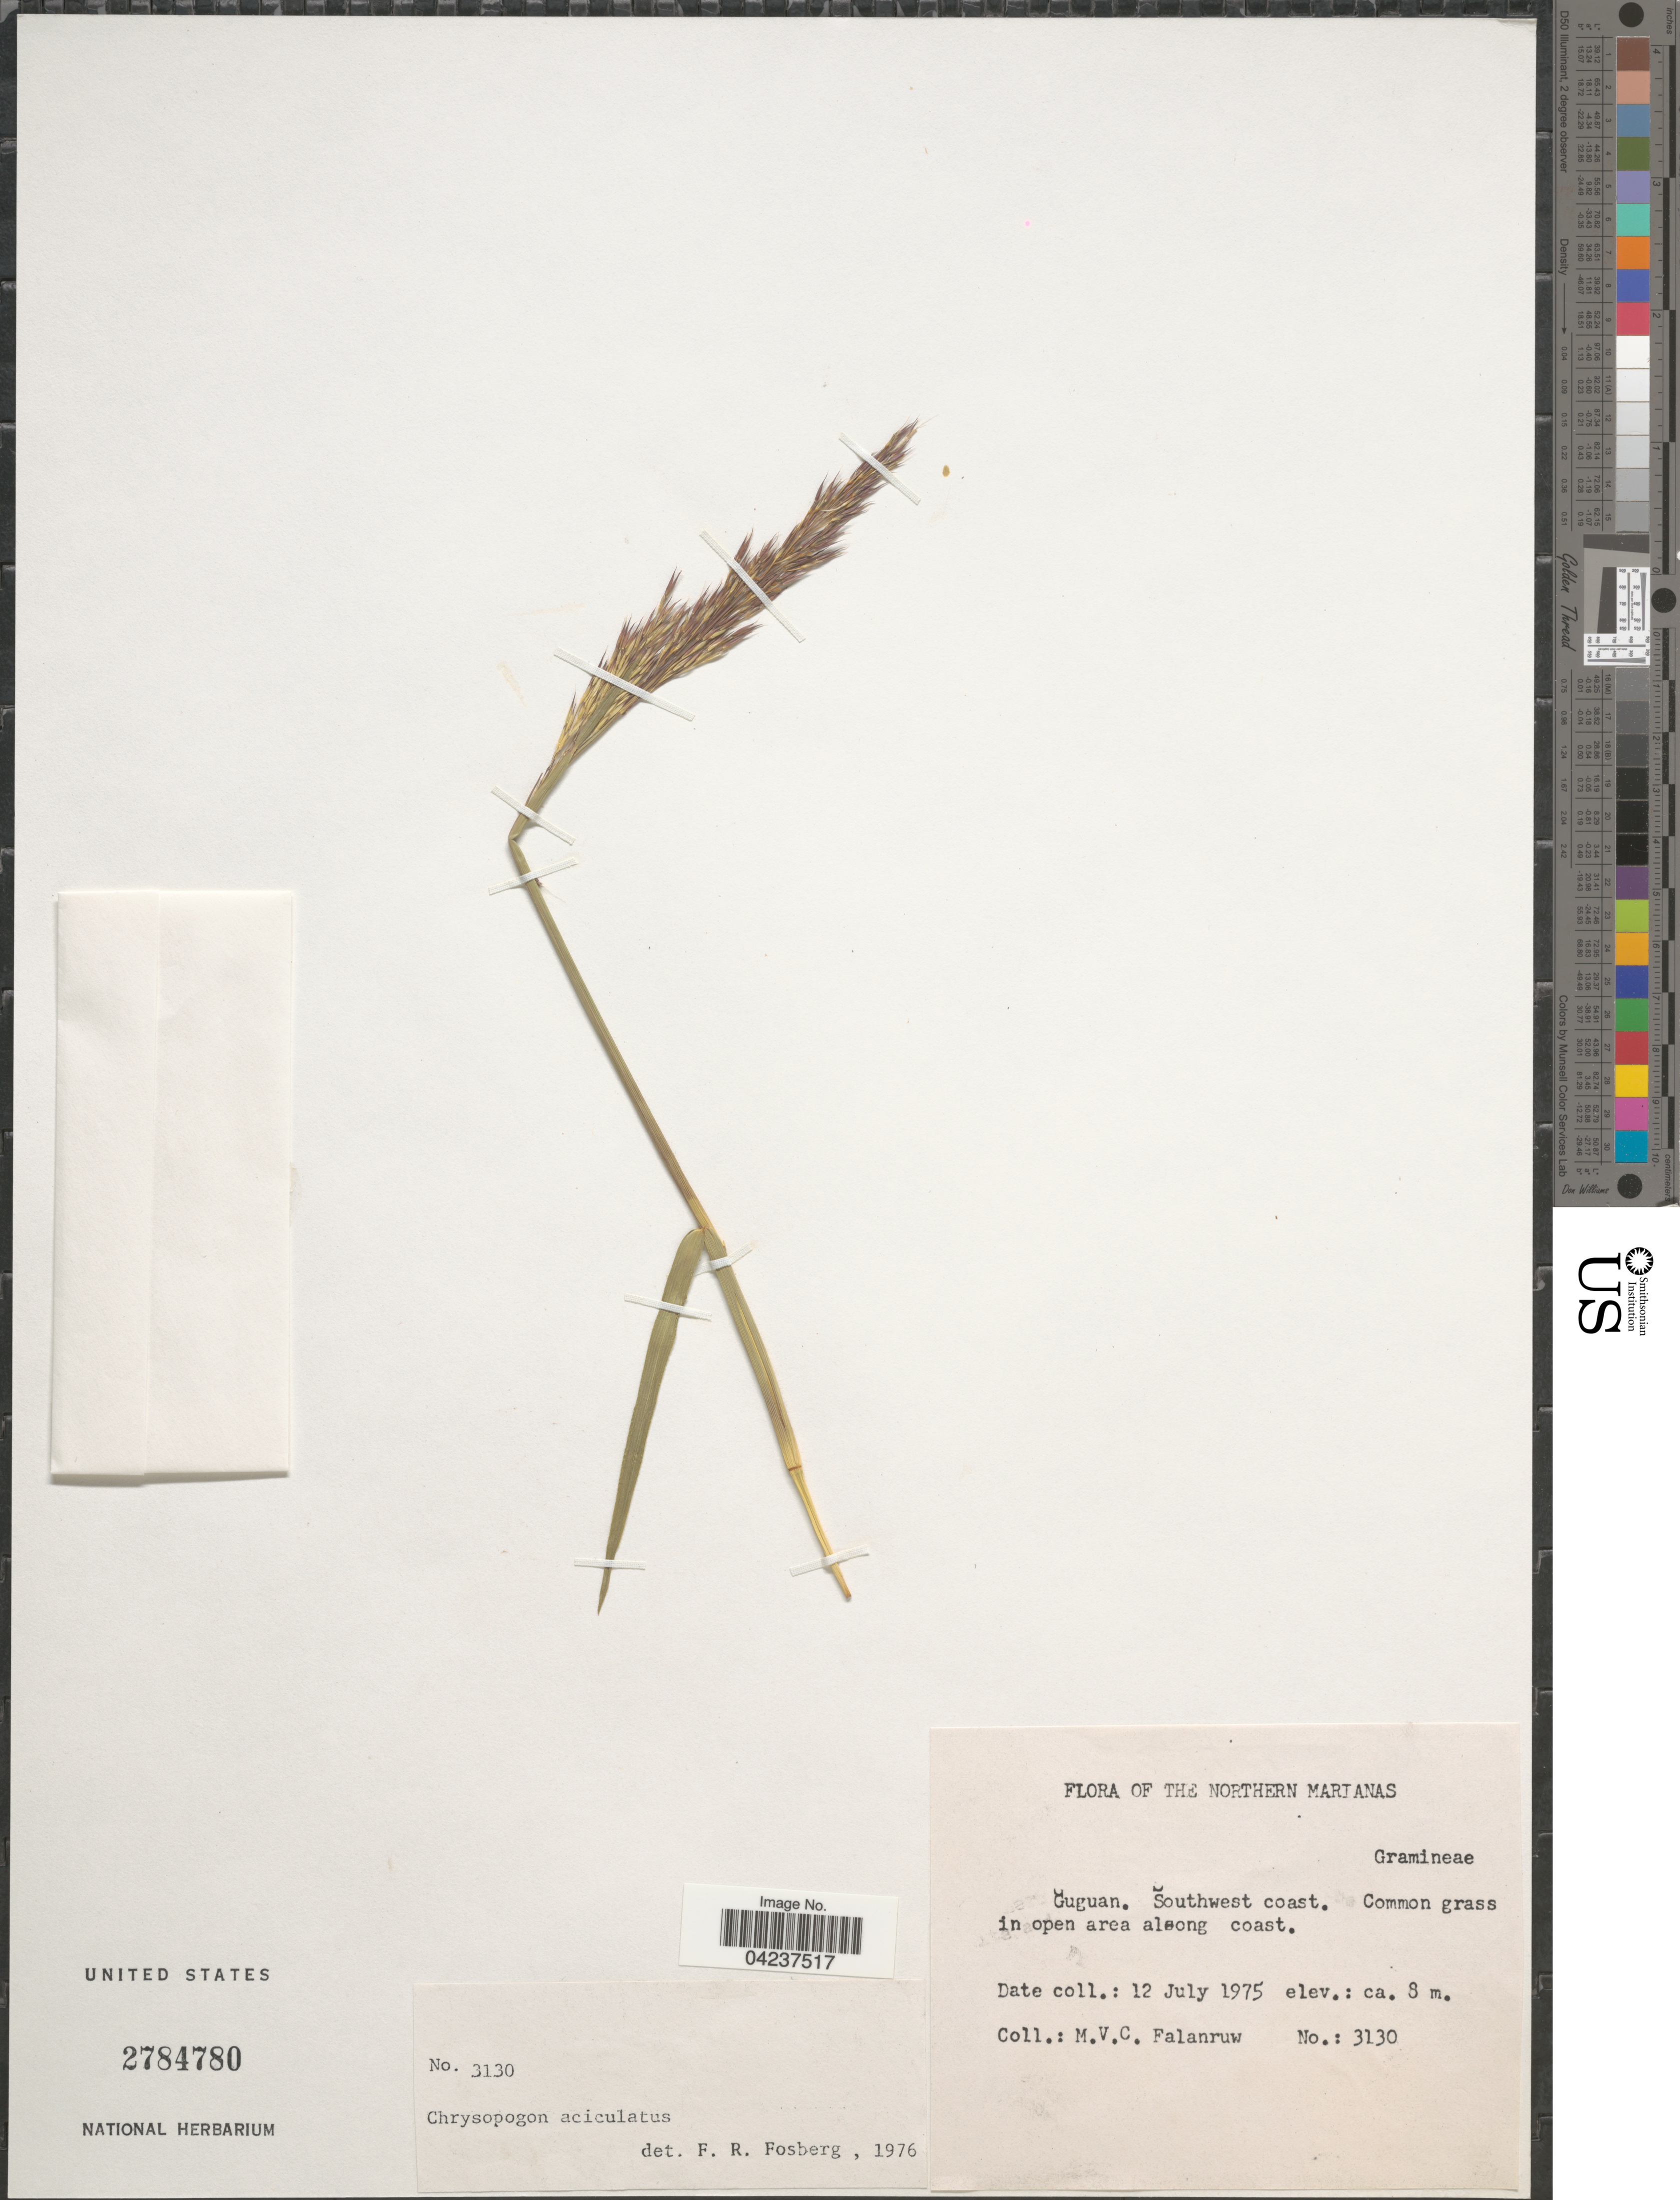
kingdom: Plantae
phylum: Tracheophyta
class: Liliopsida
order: Poales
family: Poaceae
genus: Chrysopogon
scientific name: Chrysopogon aciculatus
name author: (Retz.) Trin.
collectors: M. V. Falanruw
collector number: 3130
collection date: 1975-07-12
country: Northern Mariana Islands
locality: The Northern Marianas. Guguan. Southwest coast.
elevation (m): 8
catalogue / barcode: US 2784780